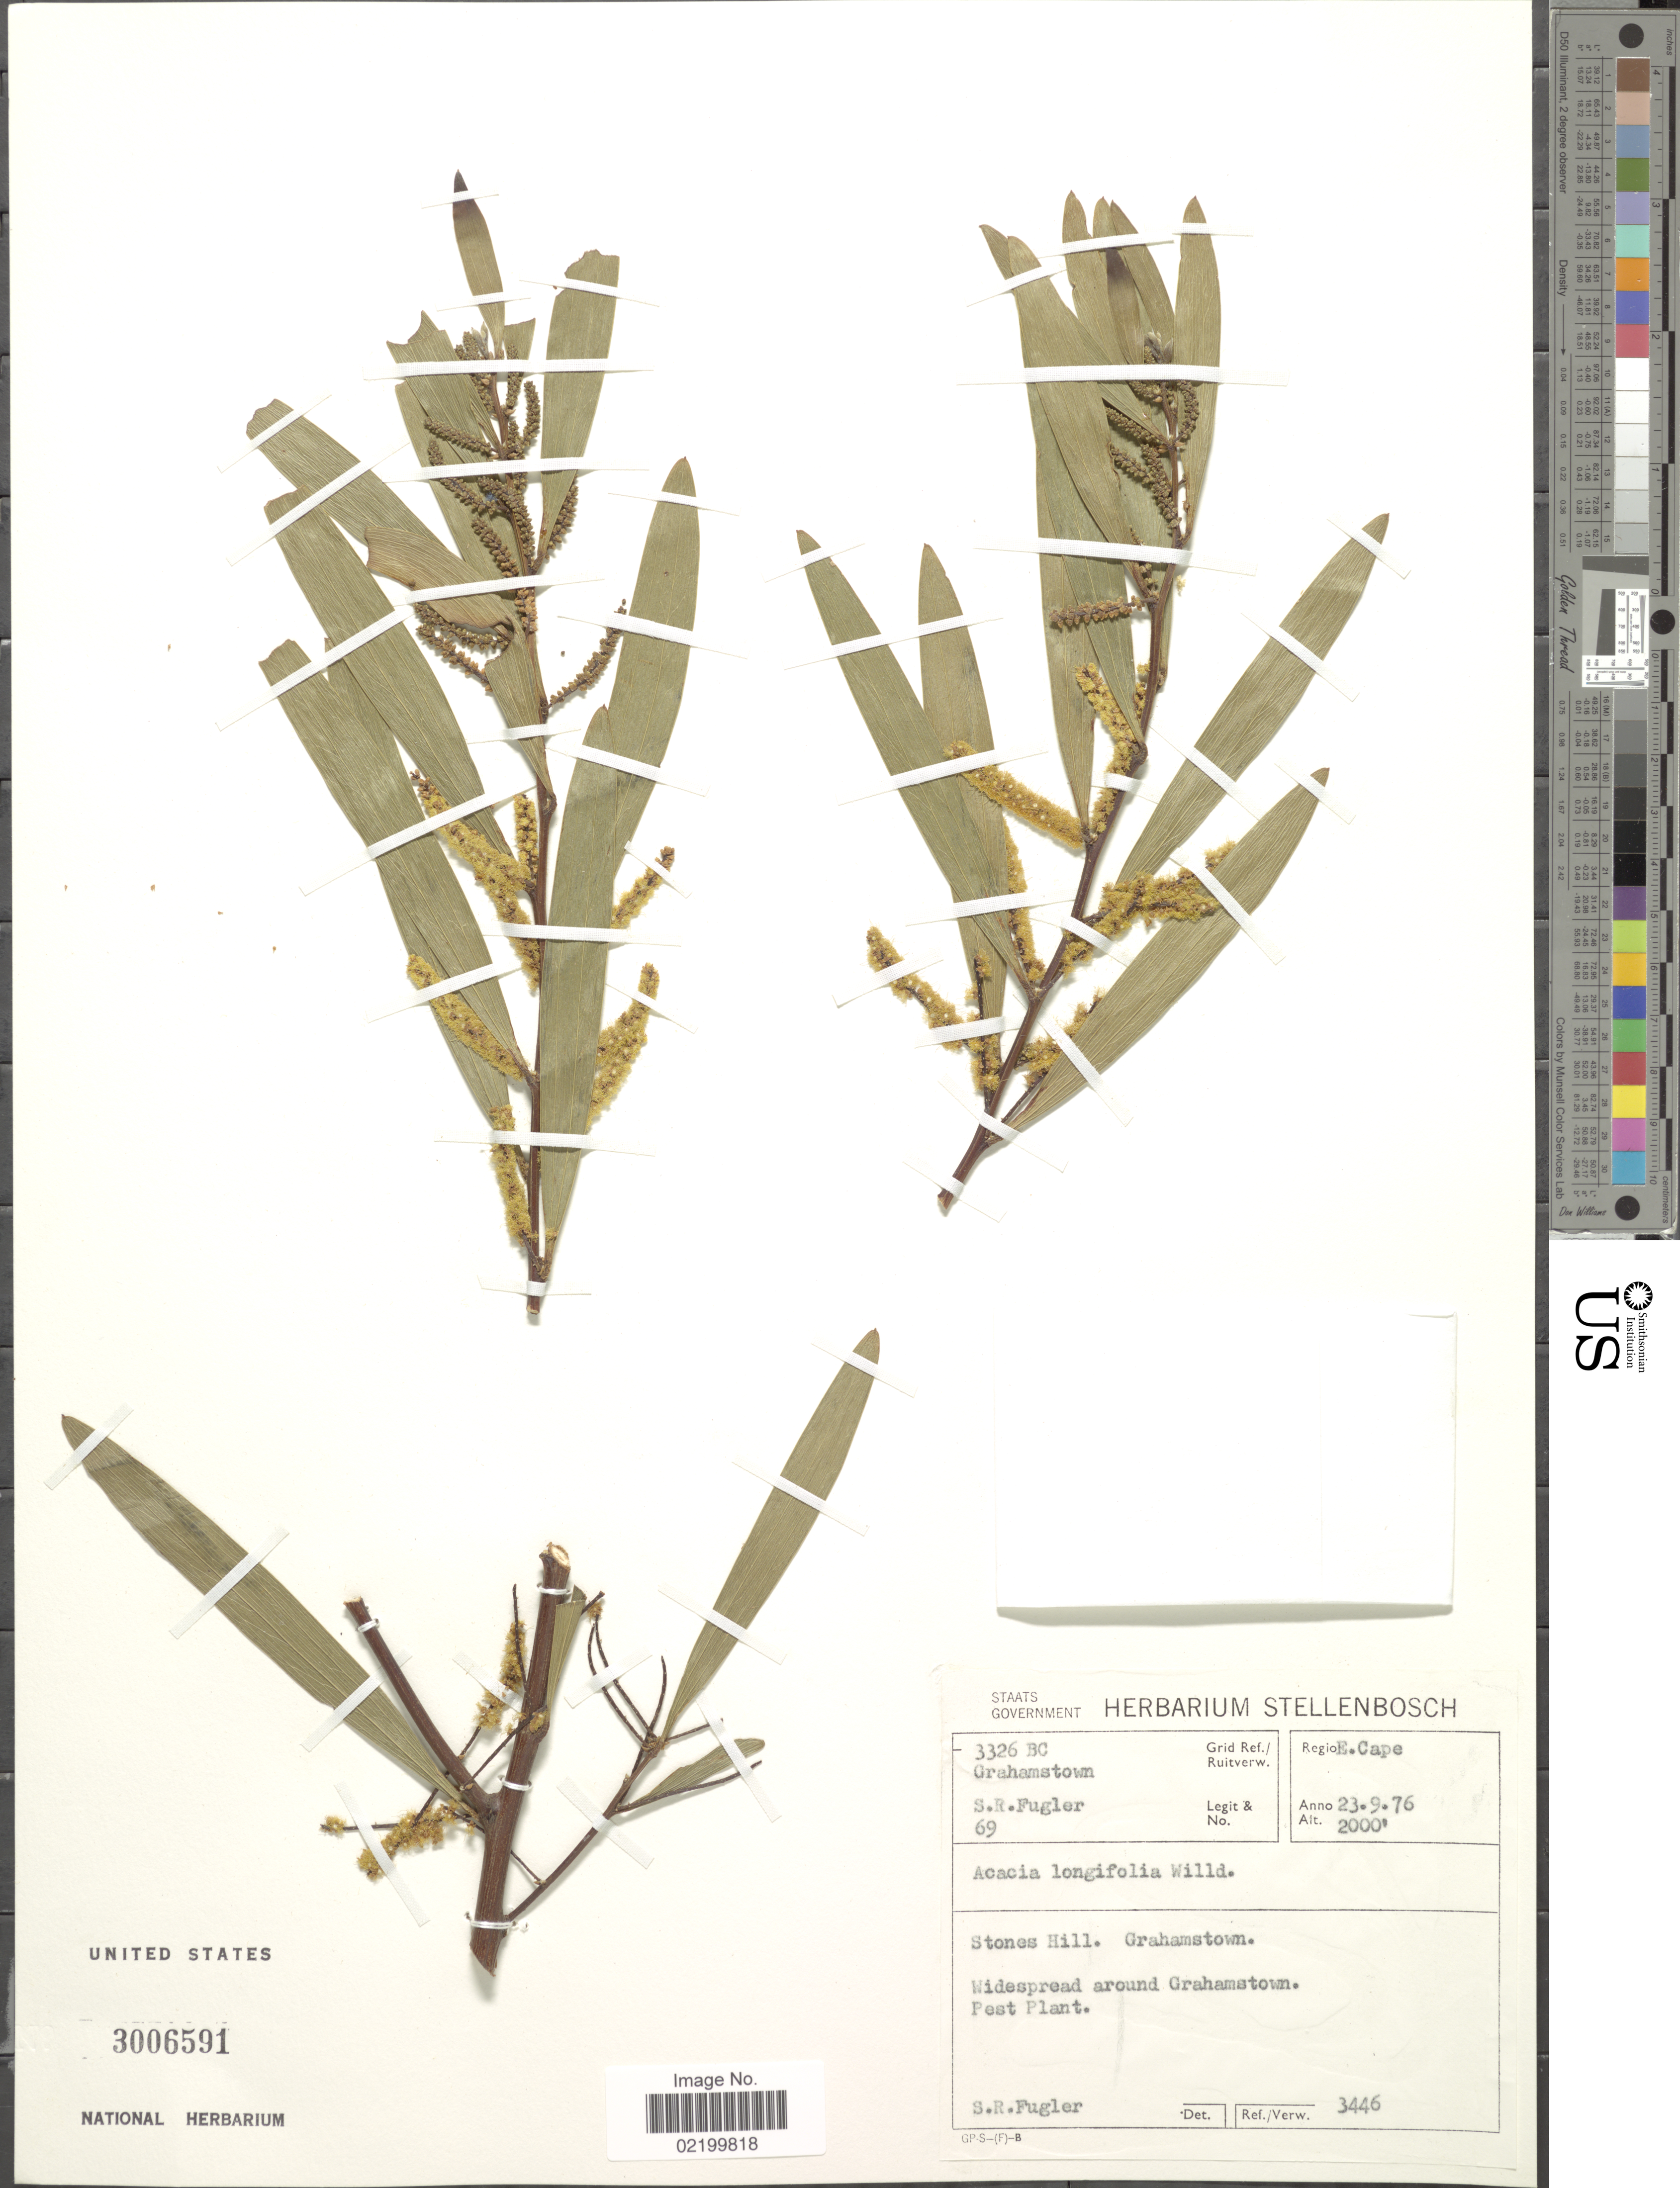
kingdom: Plantae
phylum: Tracheophyta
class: Magnoliopsida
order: Fabales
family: Fabaceae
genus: Acacia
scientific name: Acacia longifolia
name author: (Andrews) Willd.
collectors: S. Fugler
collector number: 69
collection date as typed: Transcribed d/m/y: 23/9/76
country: South Africa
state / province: Eastern Cape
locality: Grahamstown, E. Cape. Stones Hill. Widespread around Grahamstown.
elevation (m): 610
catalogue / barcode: US 3006591